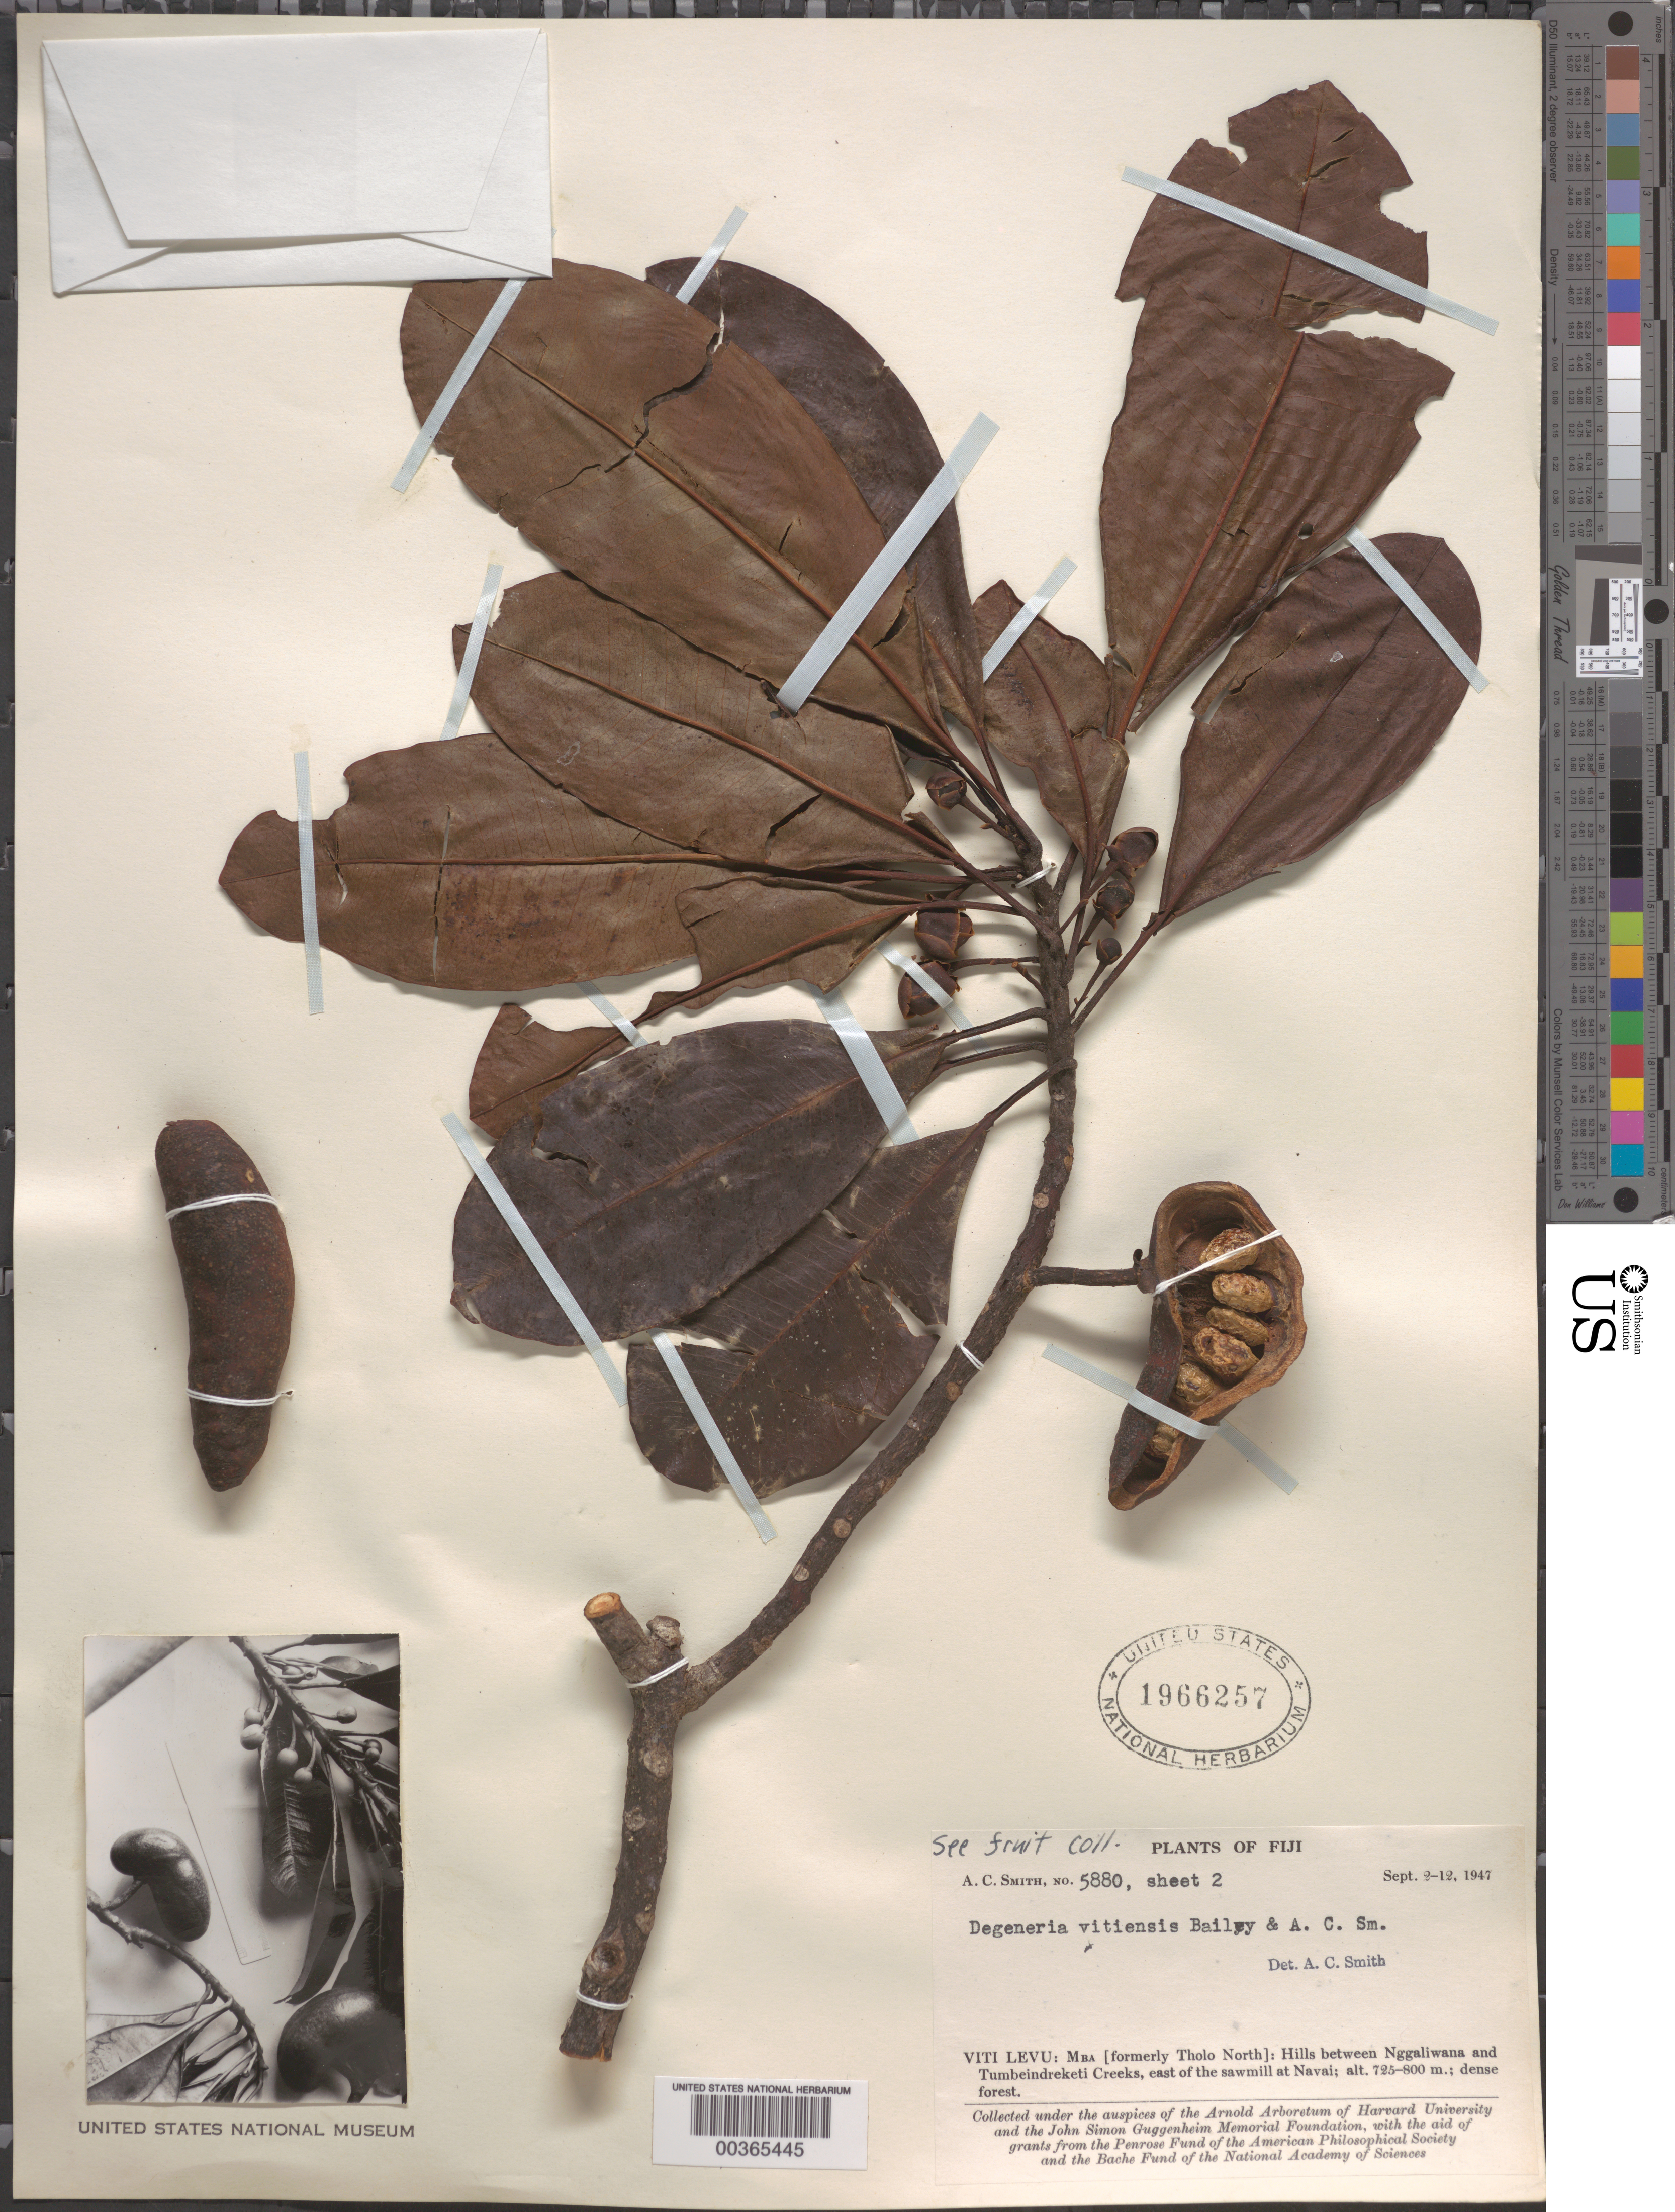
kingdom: Plantae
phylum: Tracheophyta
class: Magnoliopsida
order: Magnoliales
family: Degeneriaceae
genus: Degeneria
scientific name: Degeneria vitiensis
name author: L.W. Bailey & A.C. Sm.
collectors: A. C. Smith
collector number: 5880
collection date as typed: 02 Sep 1947 to 12 Sep 1947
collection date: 1947-09-02/1947-09-12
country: Fiji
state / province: Western Division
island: Viti Levu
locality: Mba Prov., between nggaliwana and tumbeindreketi creeks, e of sawmill at navai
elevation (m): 725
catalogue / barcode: US 1966257